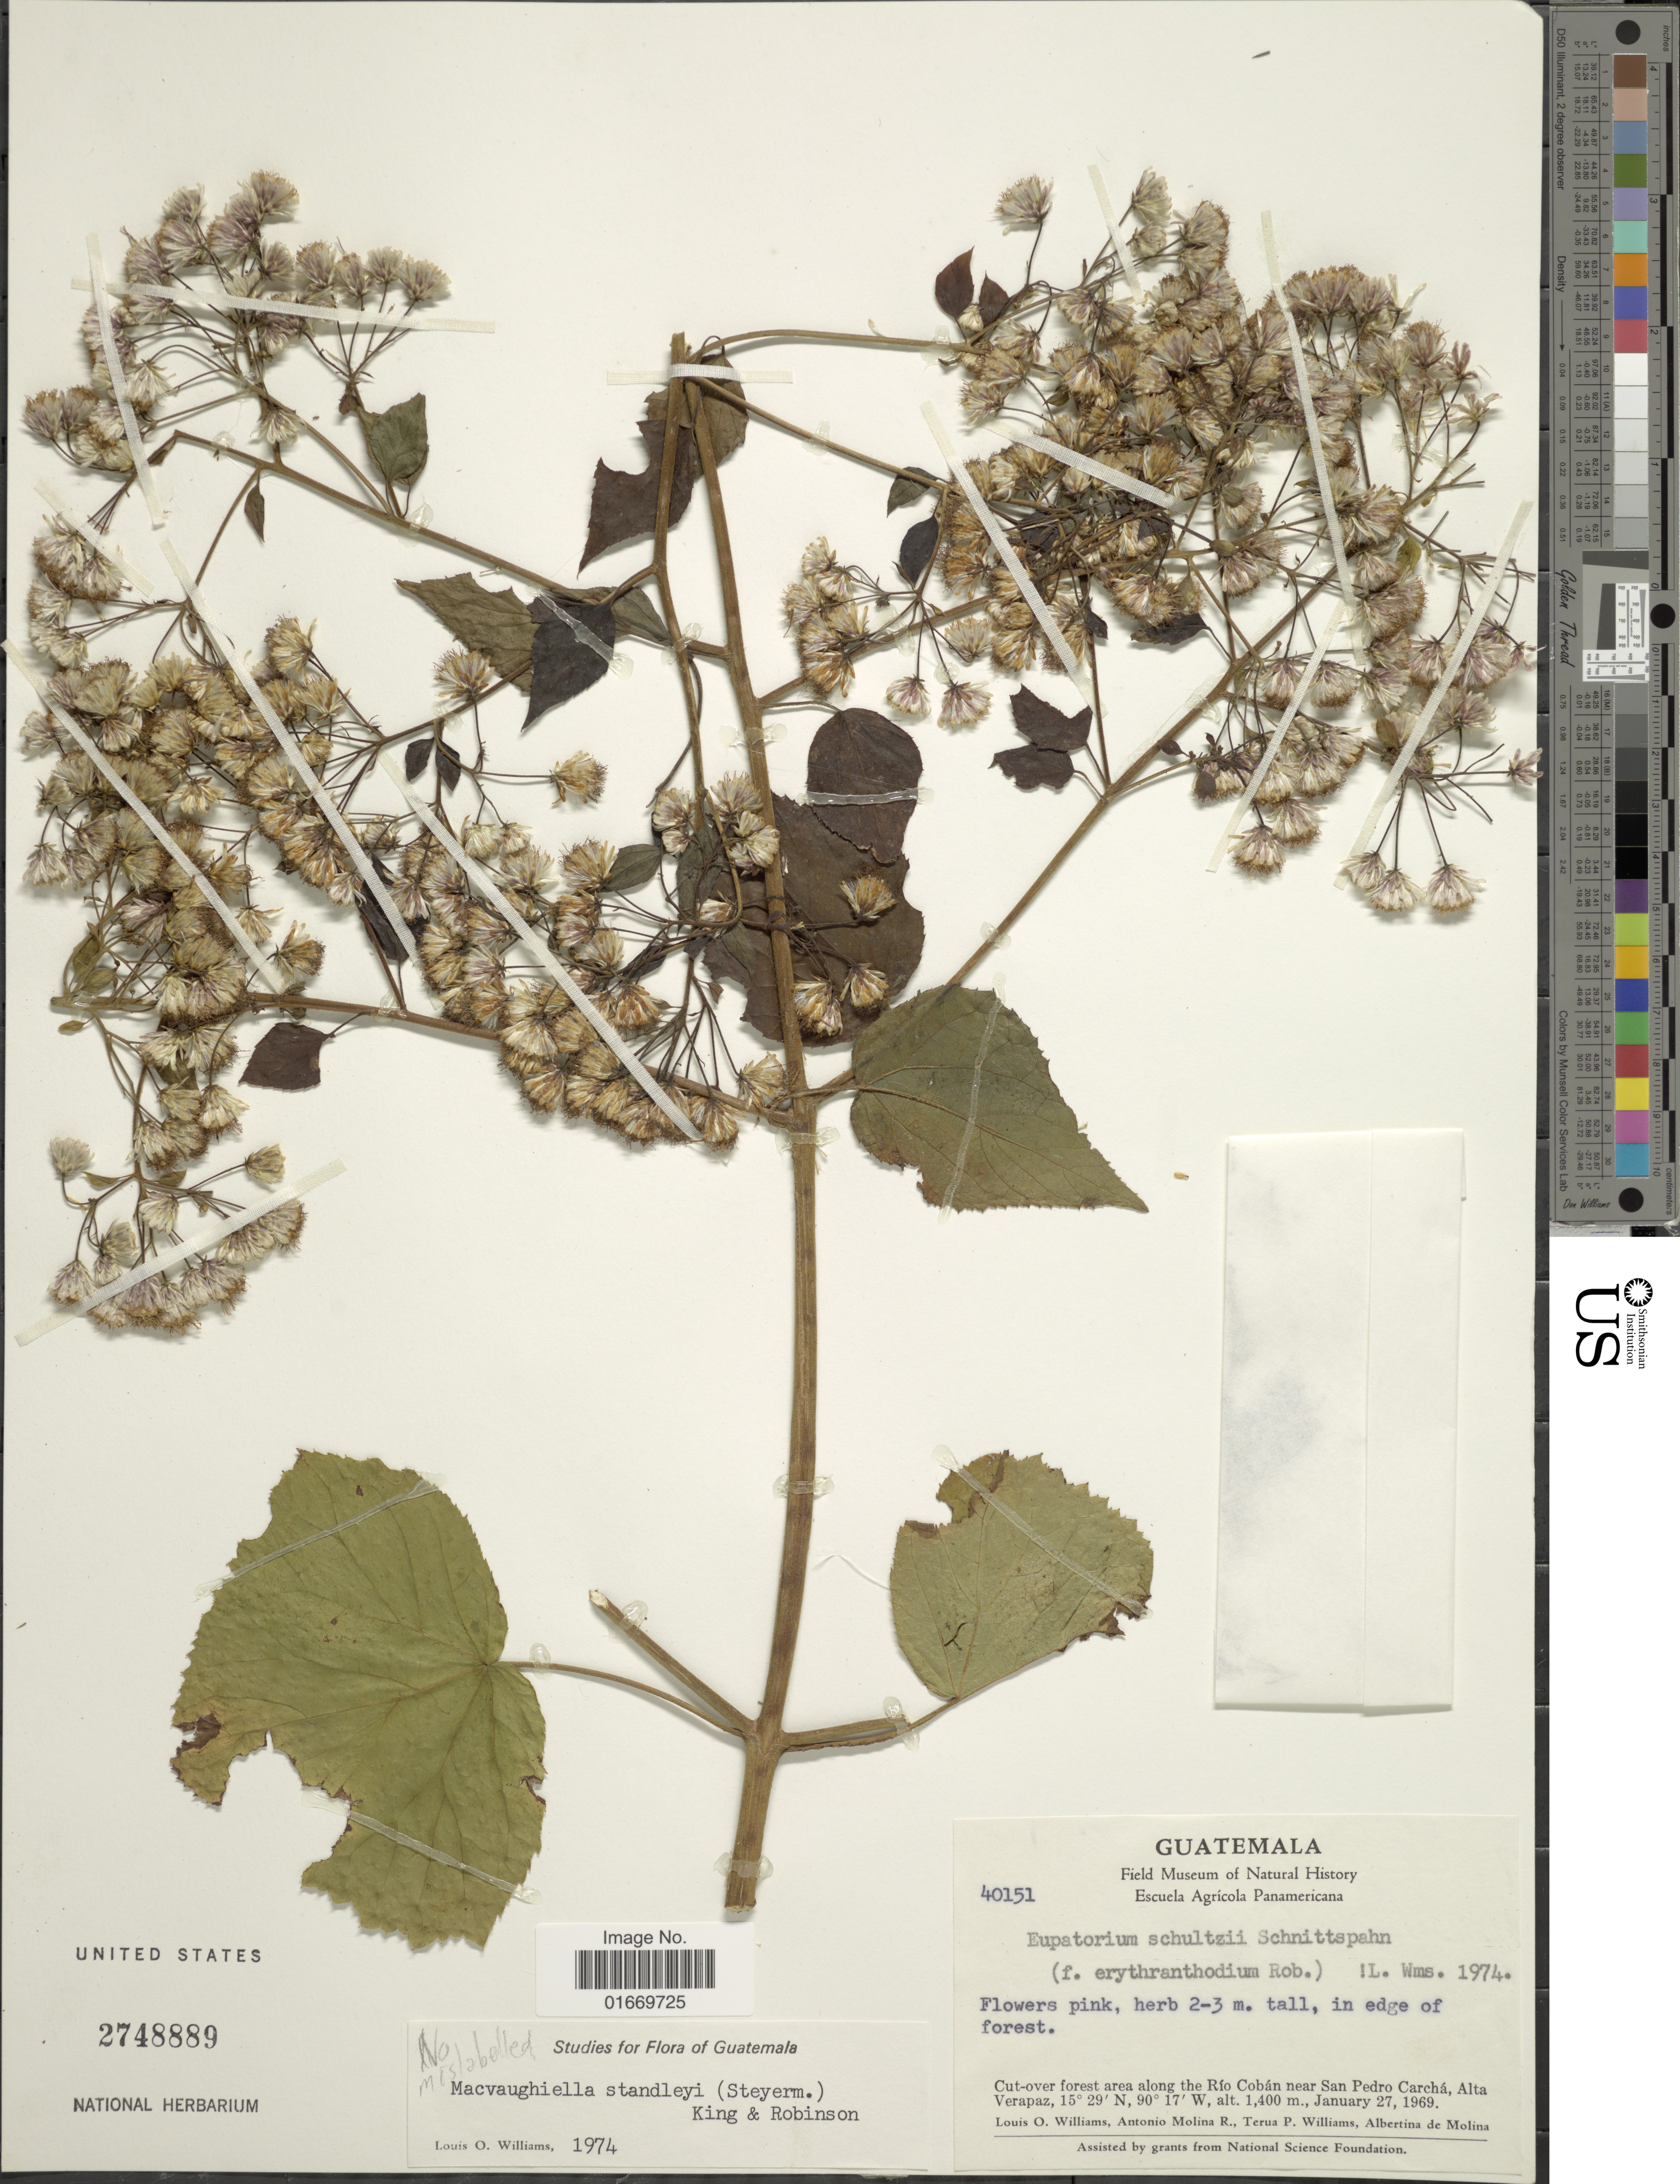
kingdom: Plantae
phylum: Tracheophyta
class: Magnoliopsida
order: Asterales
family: Asteraceae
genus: Peteravenia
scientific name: Peteravenia schultzii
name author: (Schnittsp.) R.M. King & H. Rob.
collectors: L. O. Williams, A. Molina R., T. P. Williams & A. R. Molina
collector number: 40151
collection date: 1969-01-27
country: Guatemala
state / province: Alta Verapaz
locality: Guatemala. Cut-over forest area along the Rio Coban near San Pedro Carcha, Alta Verapaz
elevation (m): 1400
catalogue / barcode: US 2748889